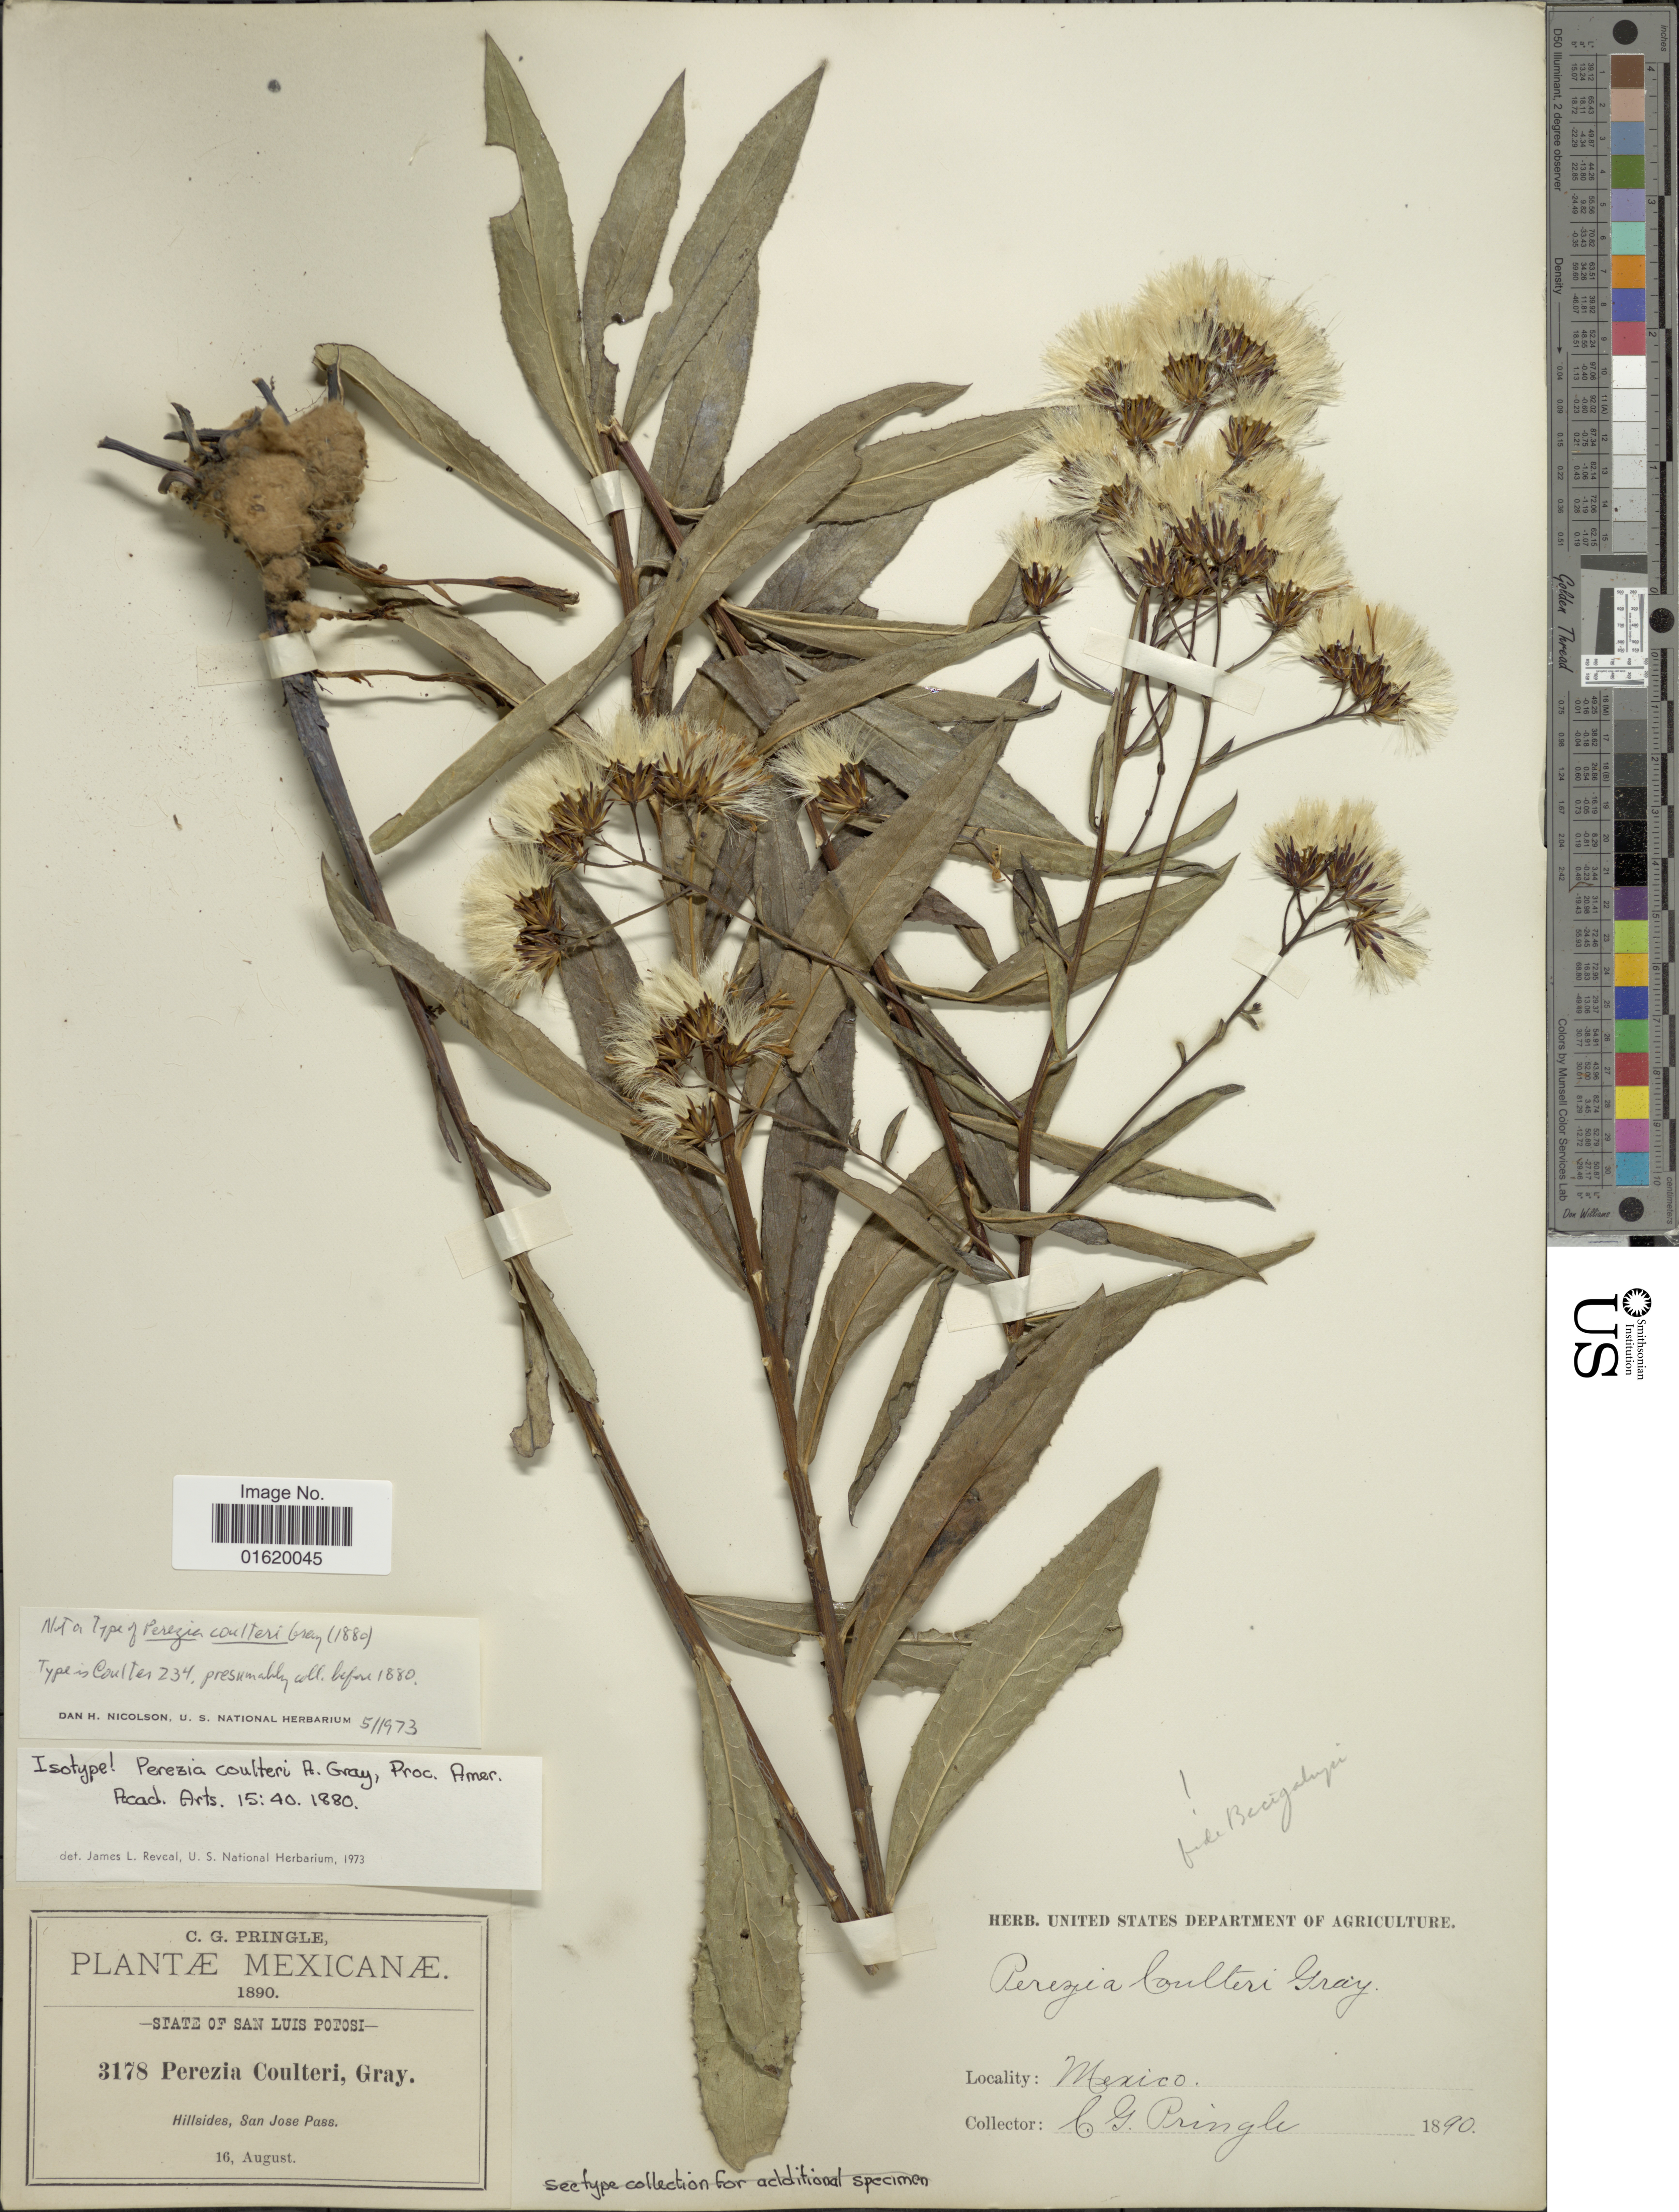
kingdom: Plantae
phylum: Tracheophyta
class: Magnoliopsida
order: Asterales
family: Asteraceae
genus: Acourtia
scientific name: Acourtia coulteri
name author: (A. Gray) Reveal & R.M. King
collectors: C. G. Pringle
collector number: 3178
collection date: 1890-08-16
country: Mexico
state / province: San Luis Potosí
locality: Hillsides, San Jose Pass